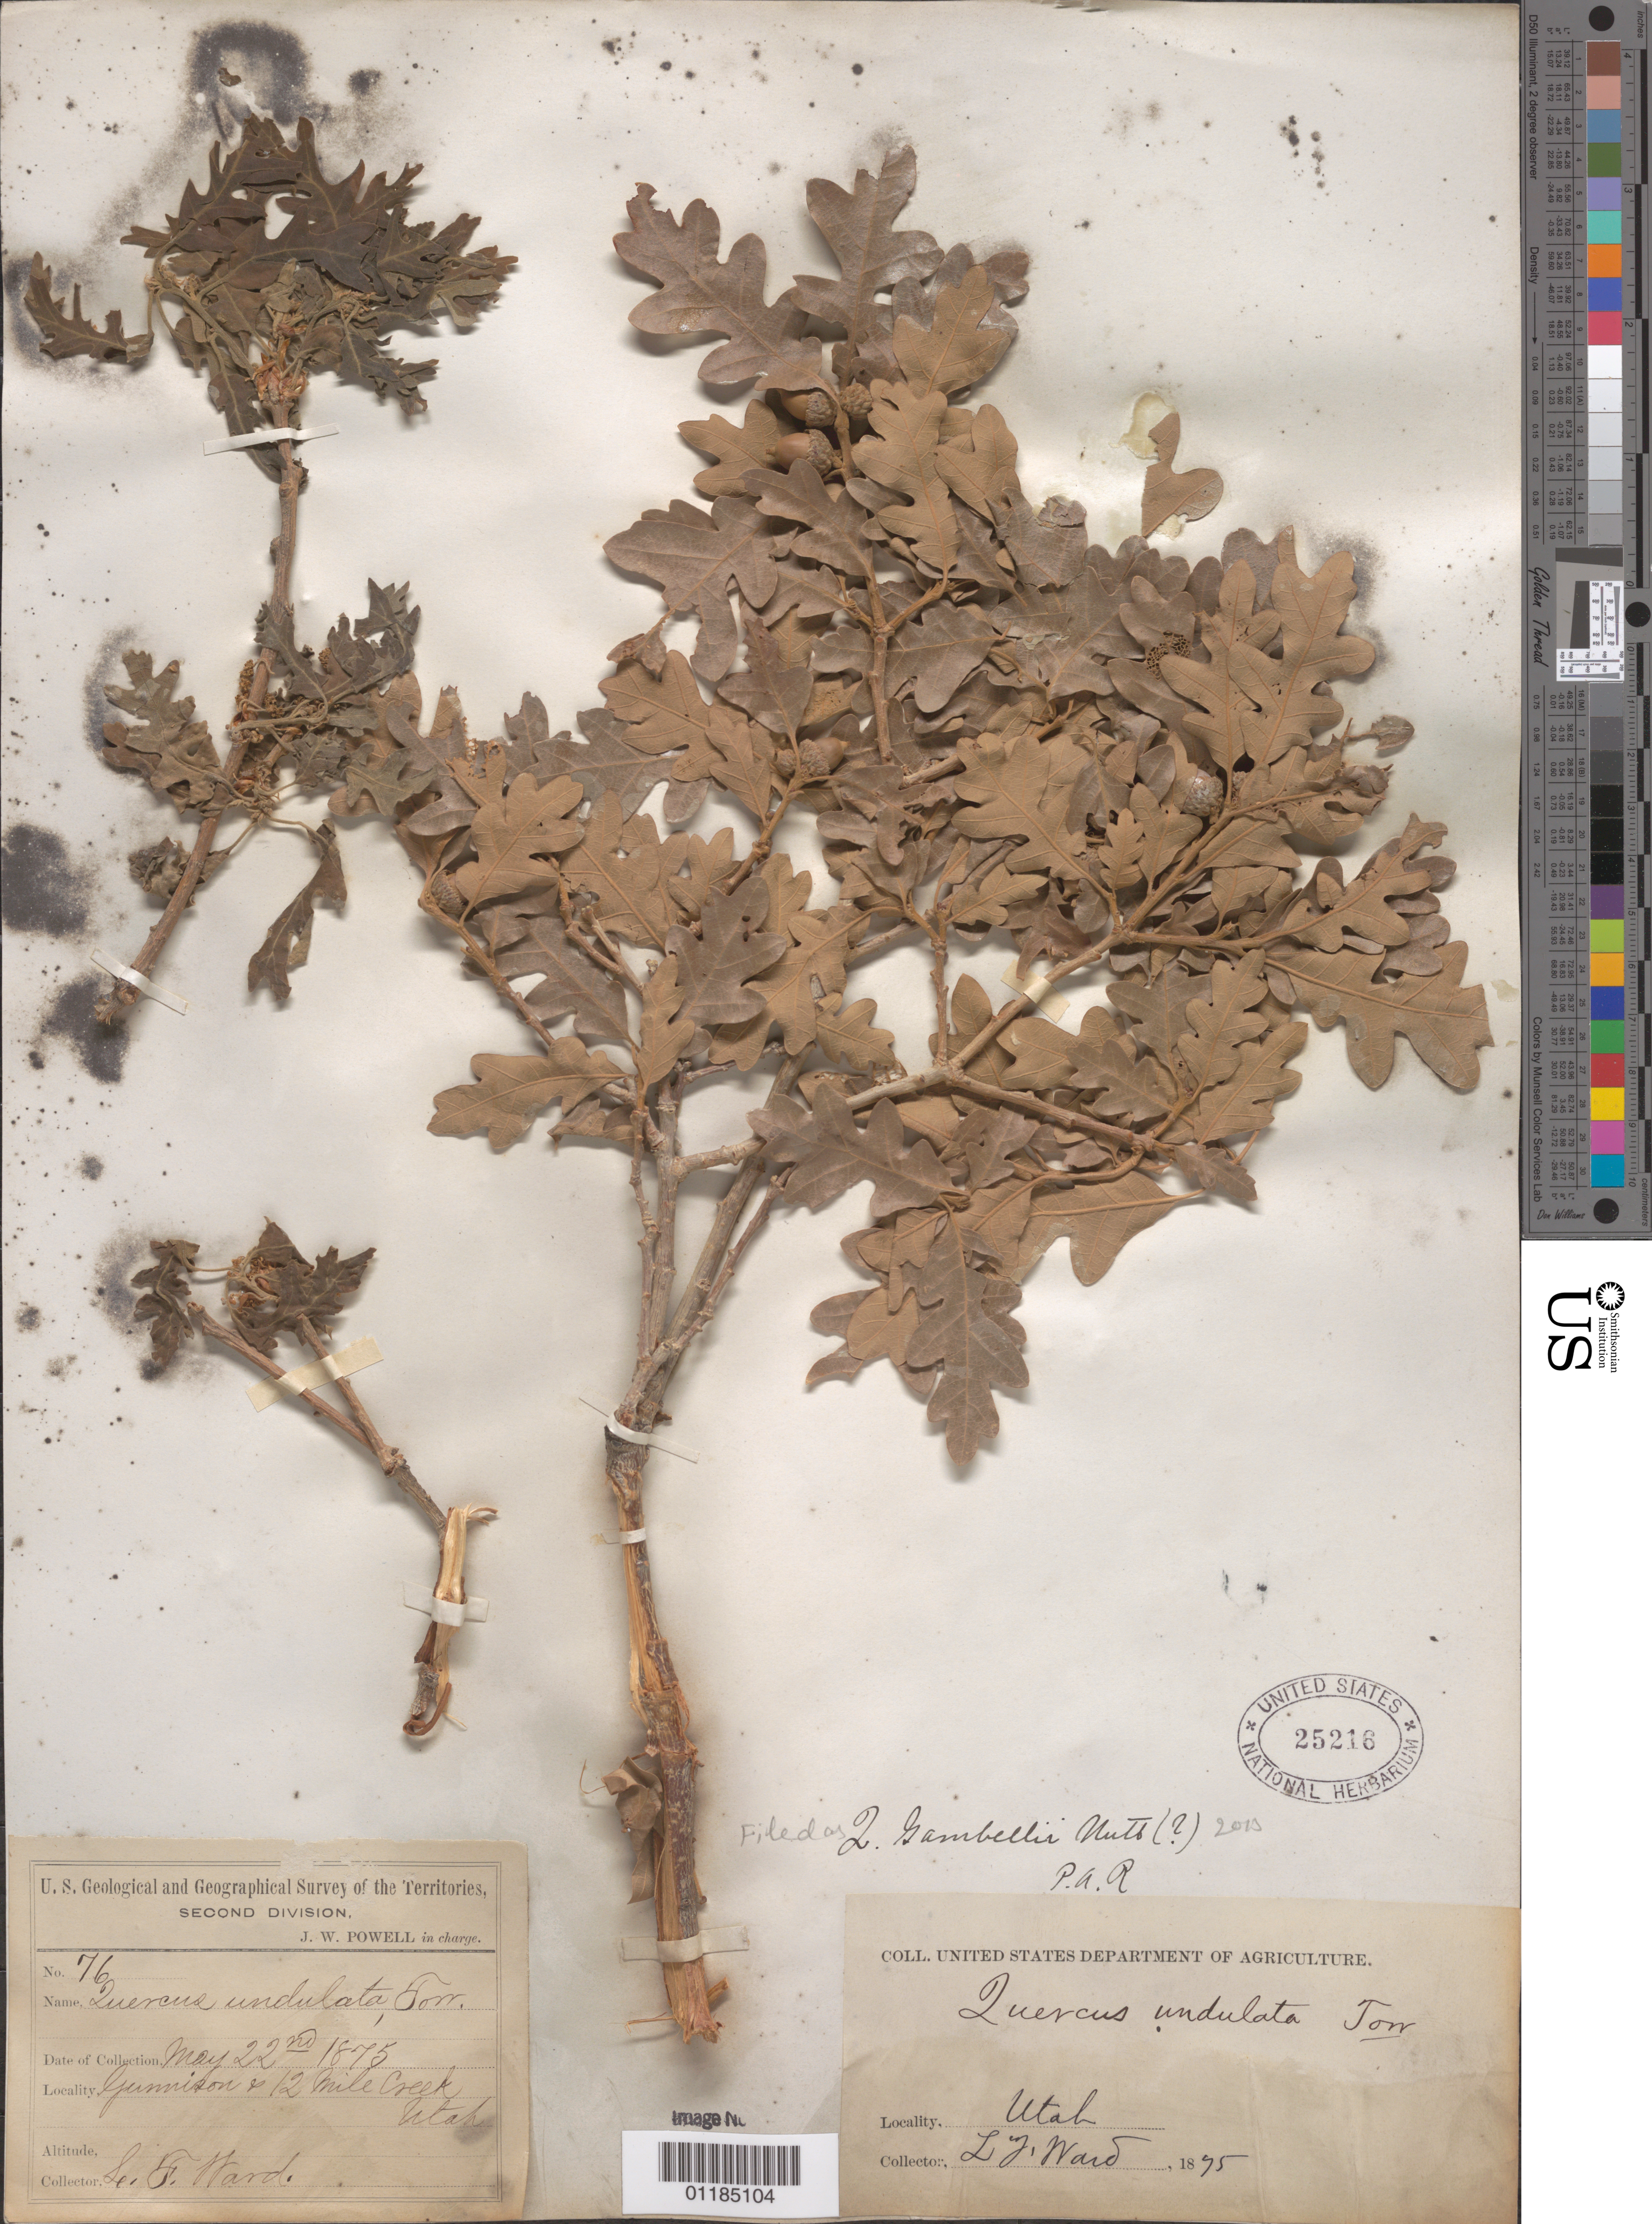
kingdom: Plantae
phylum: Tracheophyta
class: Magnoliopsida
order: Fagales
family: Fagaceae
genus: Quercus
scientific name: Quercus gambelii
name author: Nutt.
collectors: L. F. Ward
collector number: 76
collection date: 1875-05-22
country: United States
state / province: Utah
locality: Gunnison & 12 mile creek.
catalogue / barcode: US 25216